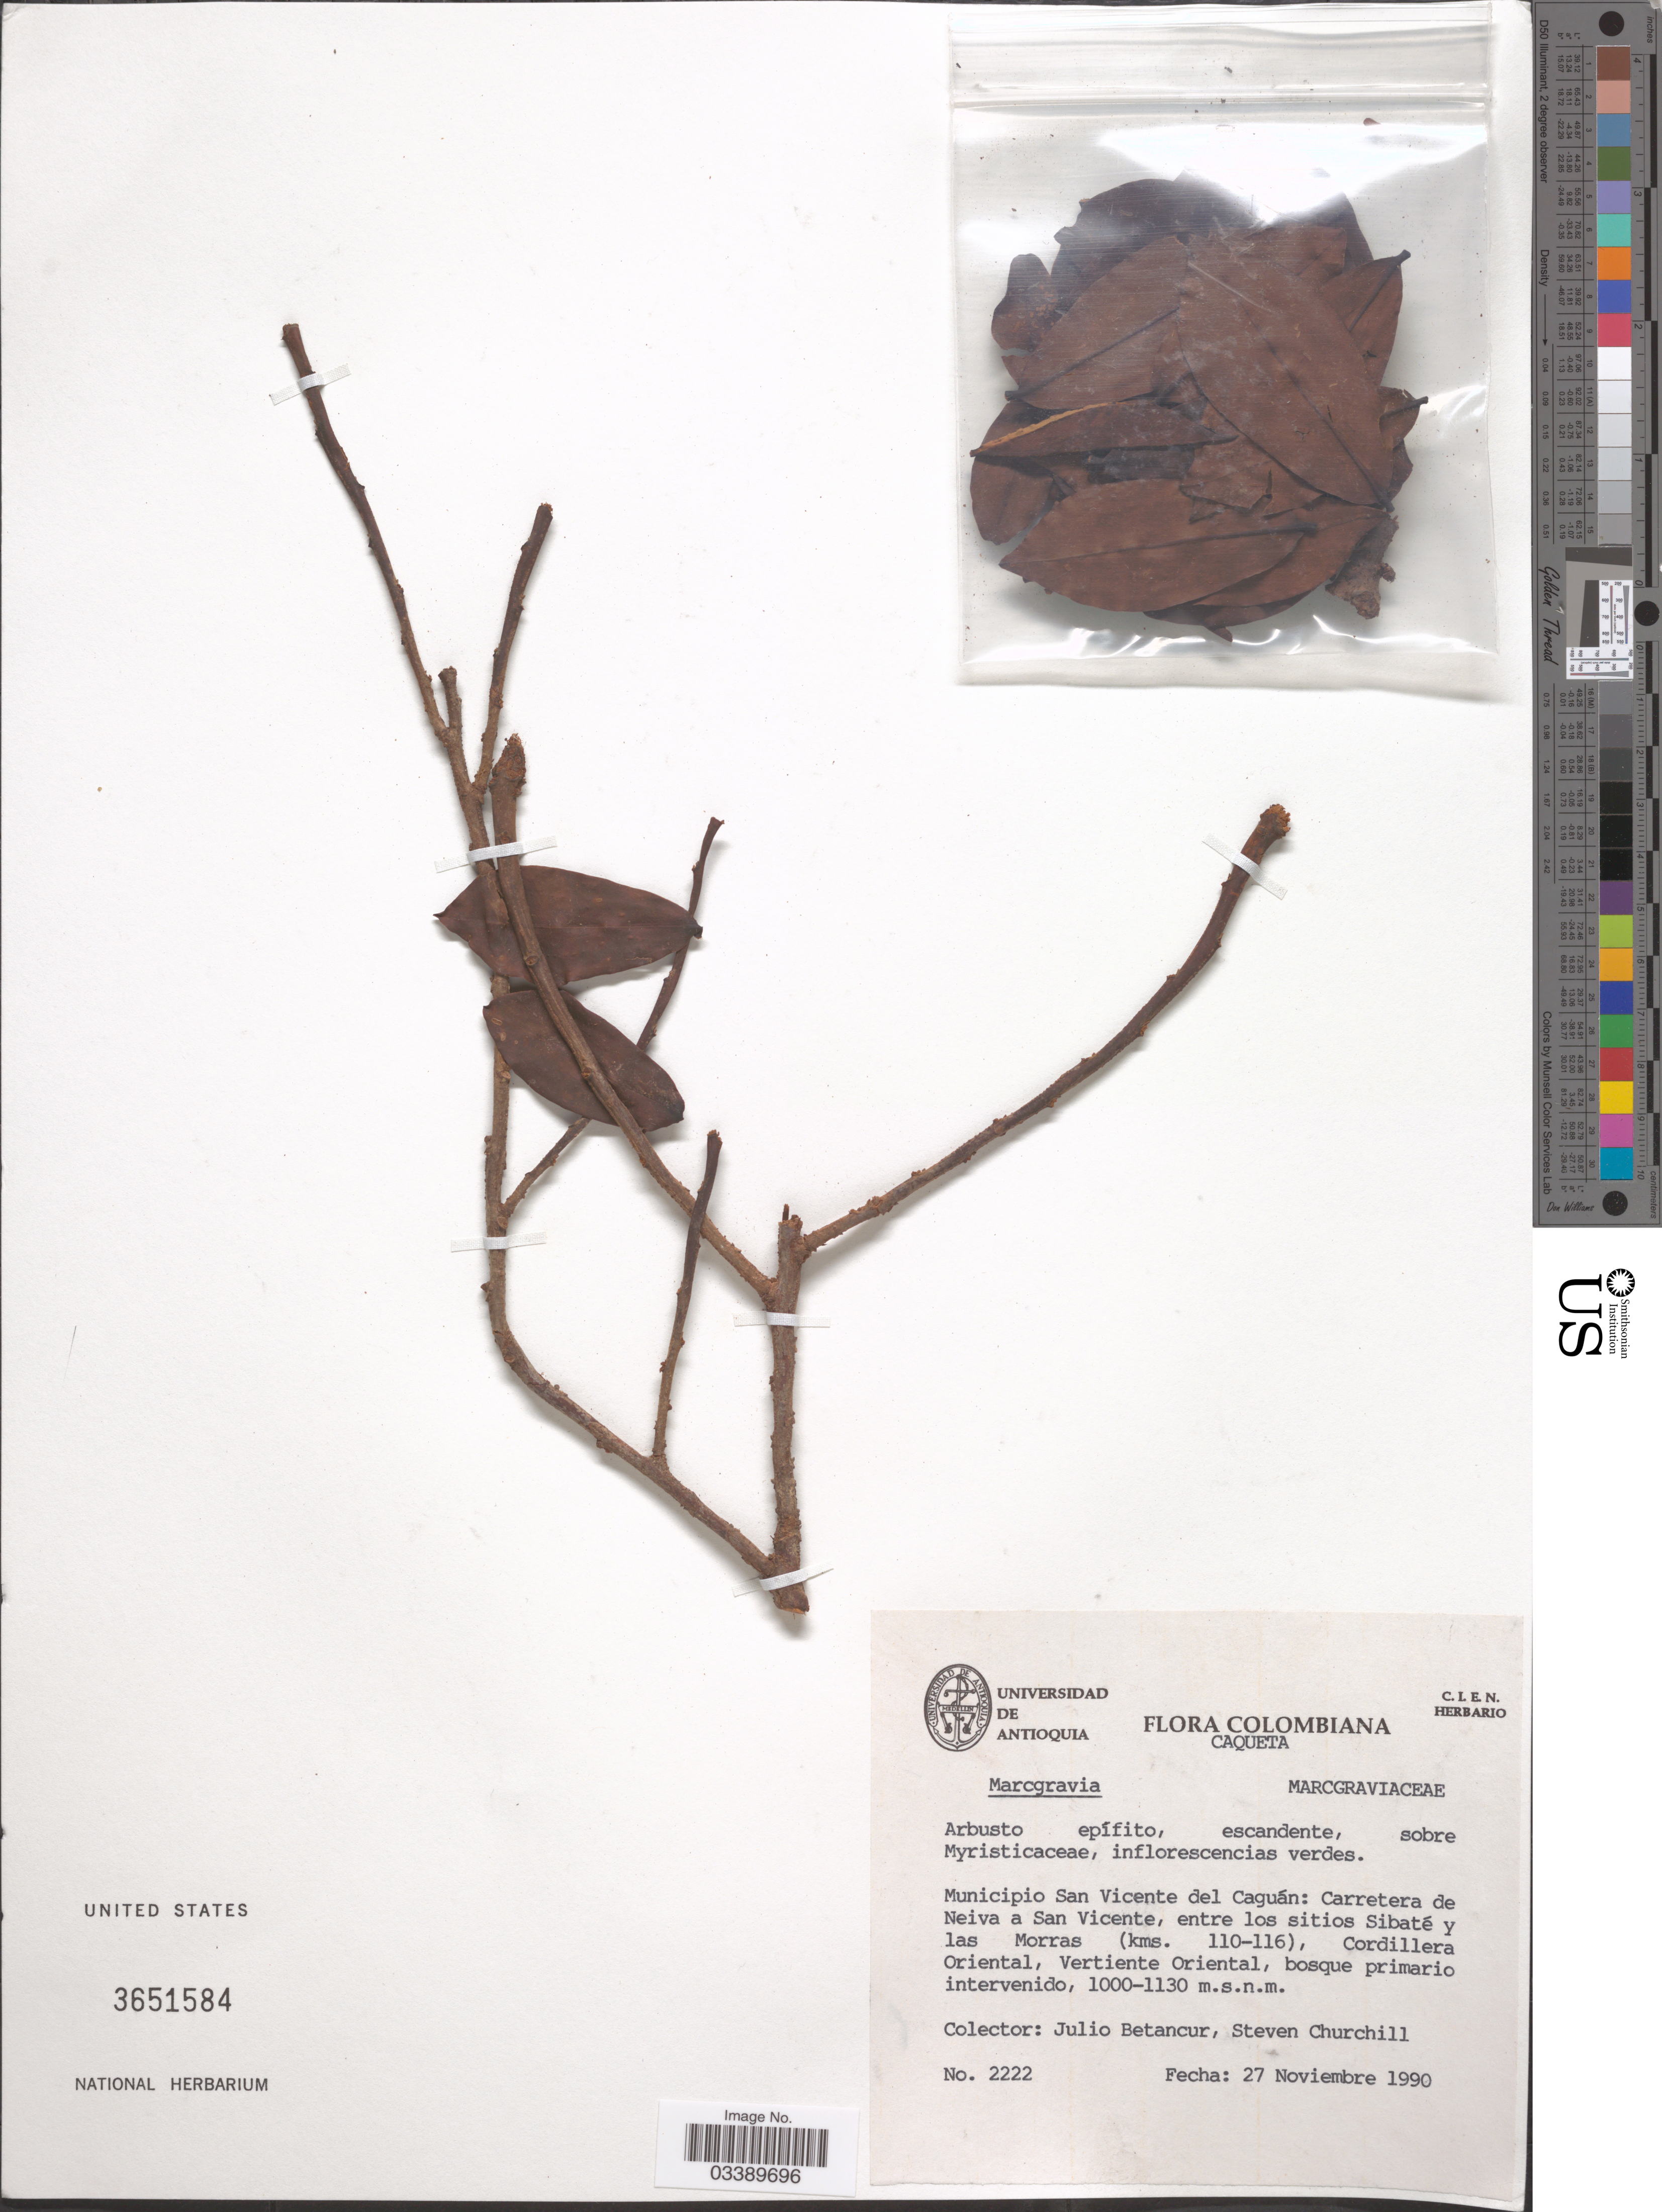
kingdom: Plantae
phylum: Tracheophyta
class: Magnoliopsida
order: Ericales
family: Marcgraviaceae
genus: Marcgravia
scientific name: Marcgravia sp.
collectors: J. Betanacur & S. Churchill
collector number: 2222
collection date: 1990-11-27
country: Colombia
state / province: Caquetá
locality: Municipio San Vicento del Caguán: Carretera de Neiva a San Vicente, entre los sitios Sibaté y las Morras (kms. 110-116), Cordillera Oriental, Vertiente Oriental.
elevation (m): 1000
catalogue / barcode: US 3651584